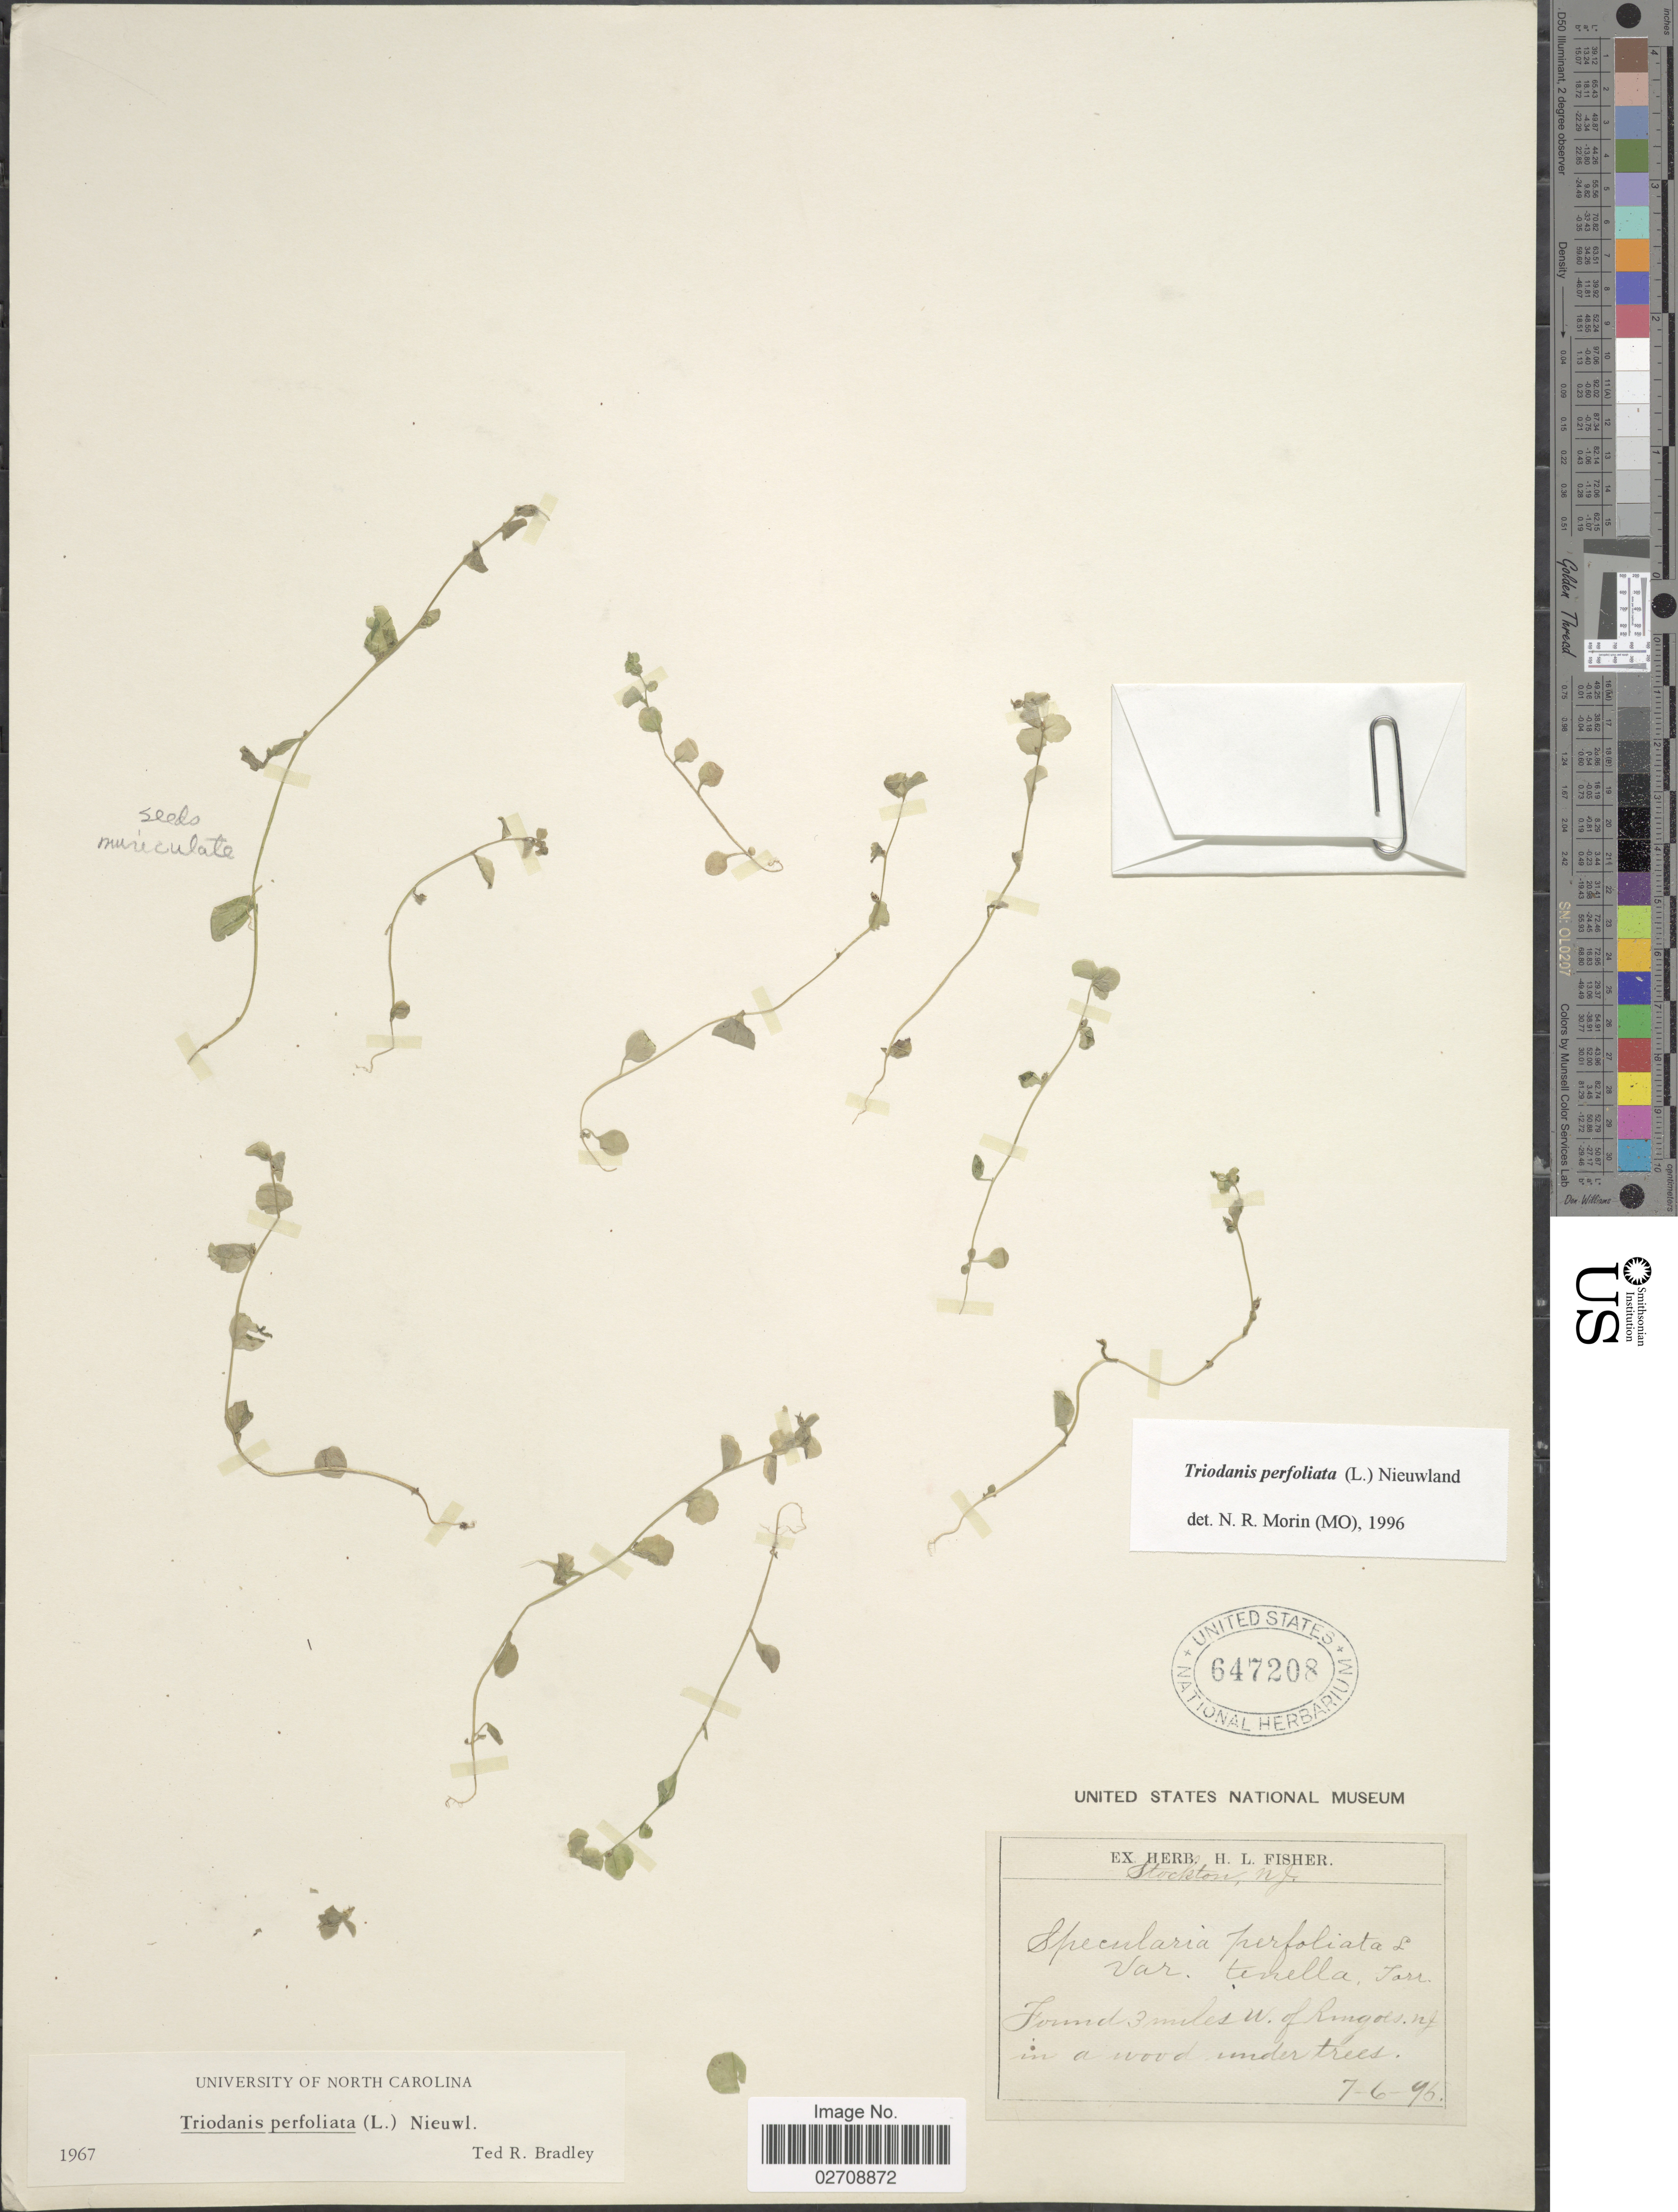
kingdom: Plantae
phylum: Tracheophyta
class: Magnoliopsida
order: Asterales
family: Campanulaceae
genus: Triodanis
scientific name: Triodanis perfoliata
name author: (L.) Nieuwl.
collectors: ex herb. of H. L. Fisher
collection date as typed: Transcribed d/m/y: 7/6/96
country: United States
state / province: New Jersey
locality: Stockstone, N.J., Found 3 miles W. of Ringols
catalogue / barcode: US 647208